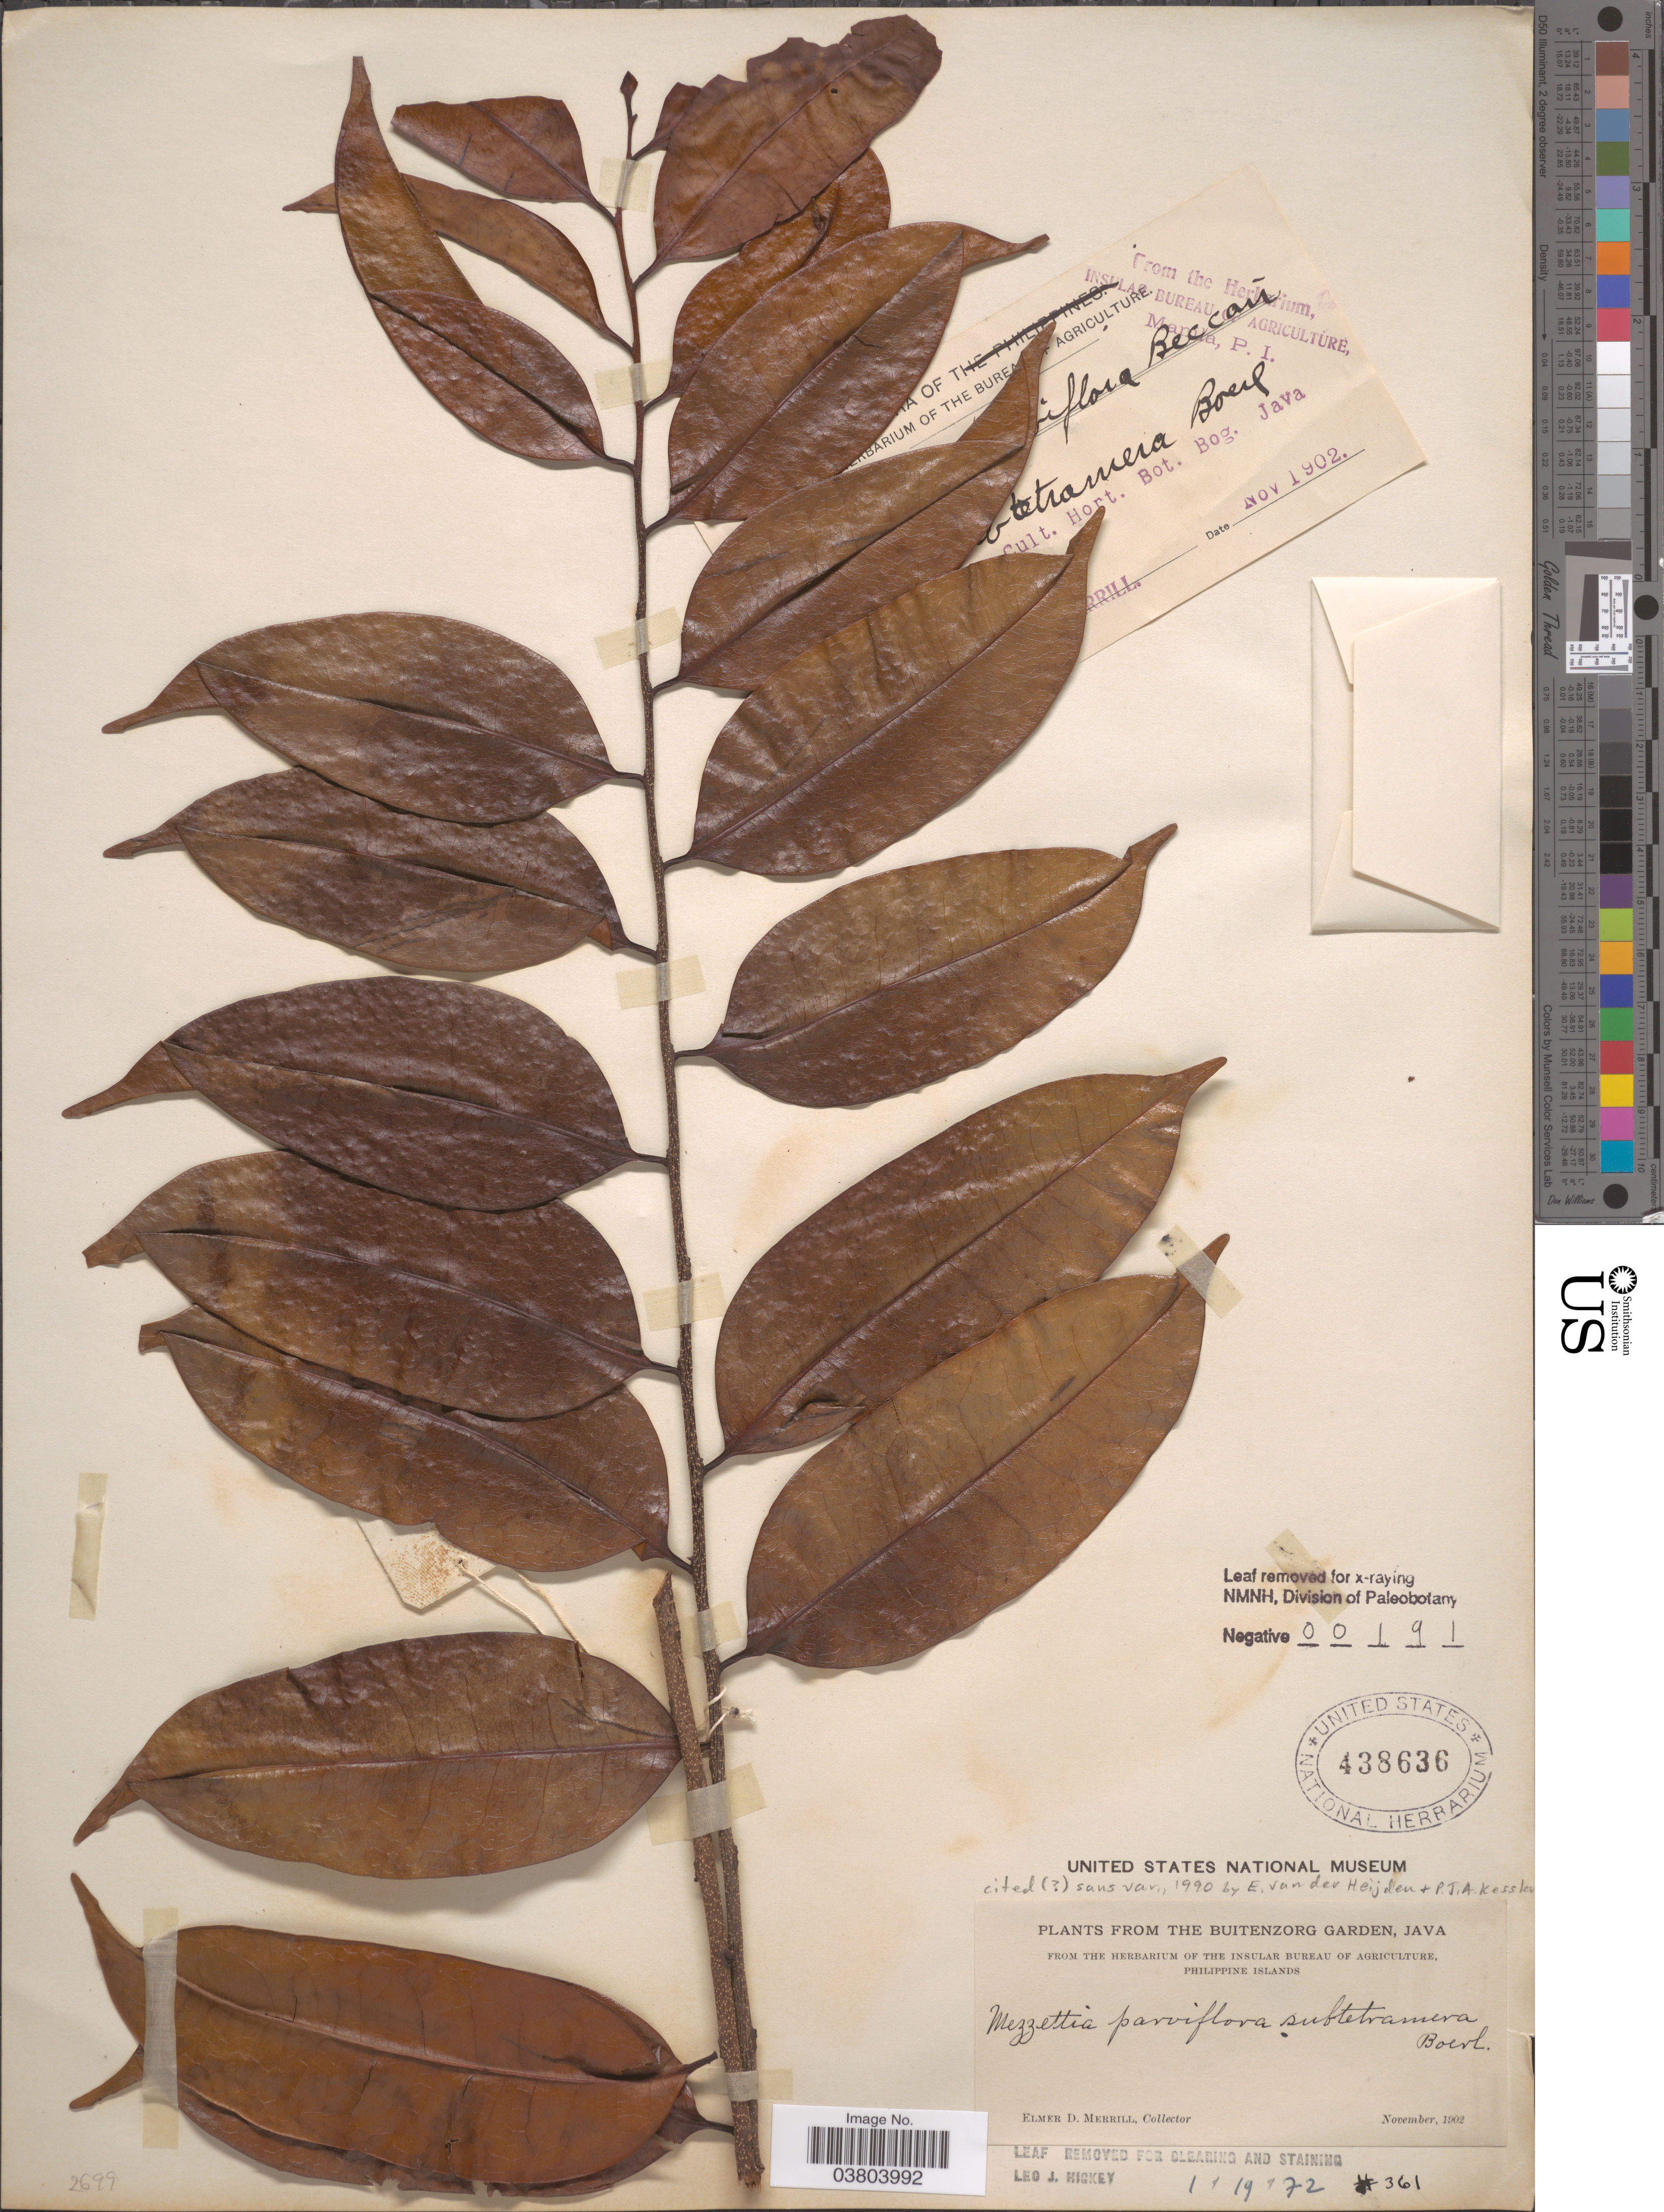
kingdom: Plantae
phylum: Tracheophyta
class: Magnoliopsida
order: Magnoliales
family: Annonaceae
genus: Mezzettia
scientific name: Mezzettia parviflora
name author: Becc.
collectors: E. D. Merrill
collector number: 361*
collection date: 1902-11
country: Indonesia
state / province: Java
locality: Buitenzorg Garden.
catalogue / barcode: US 438636